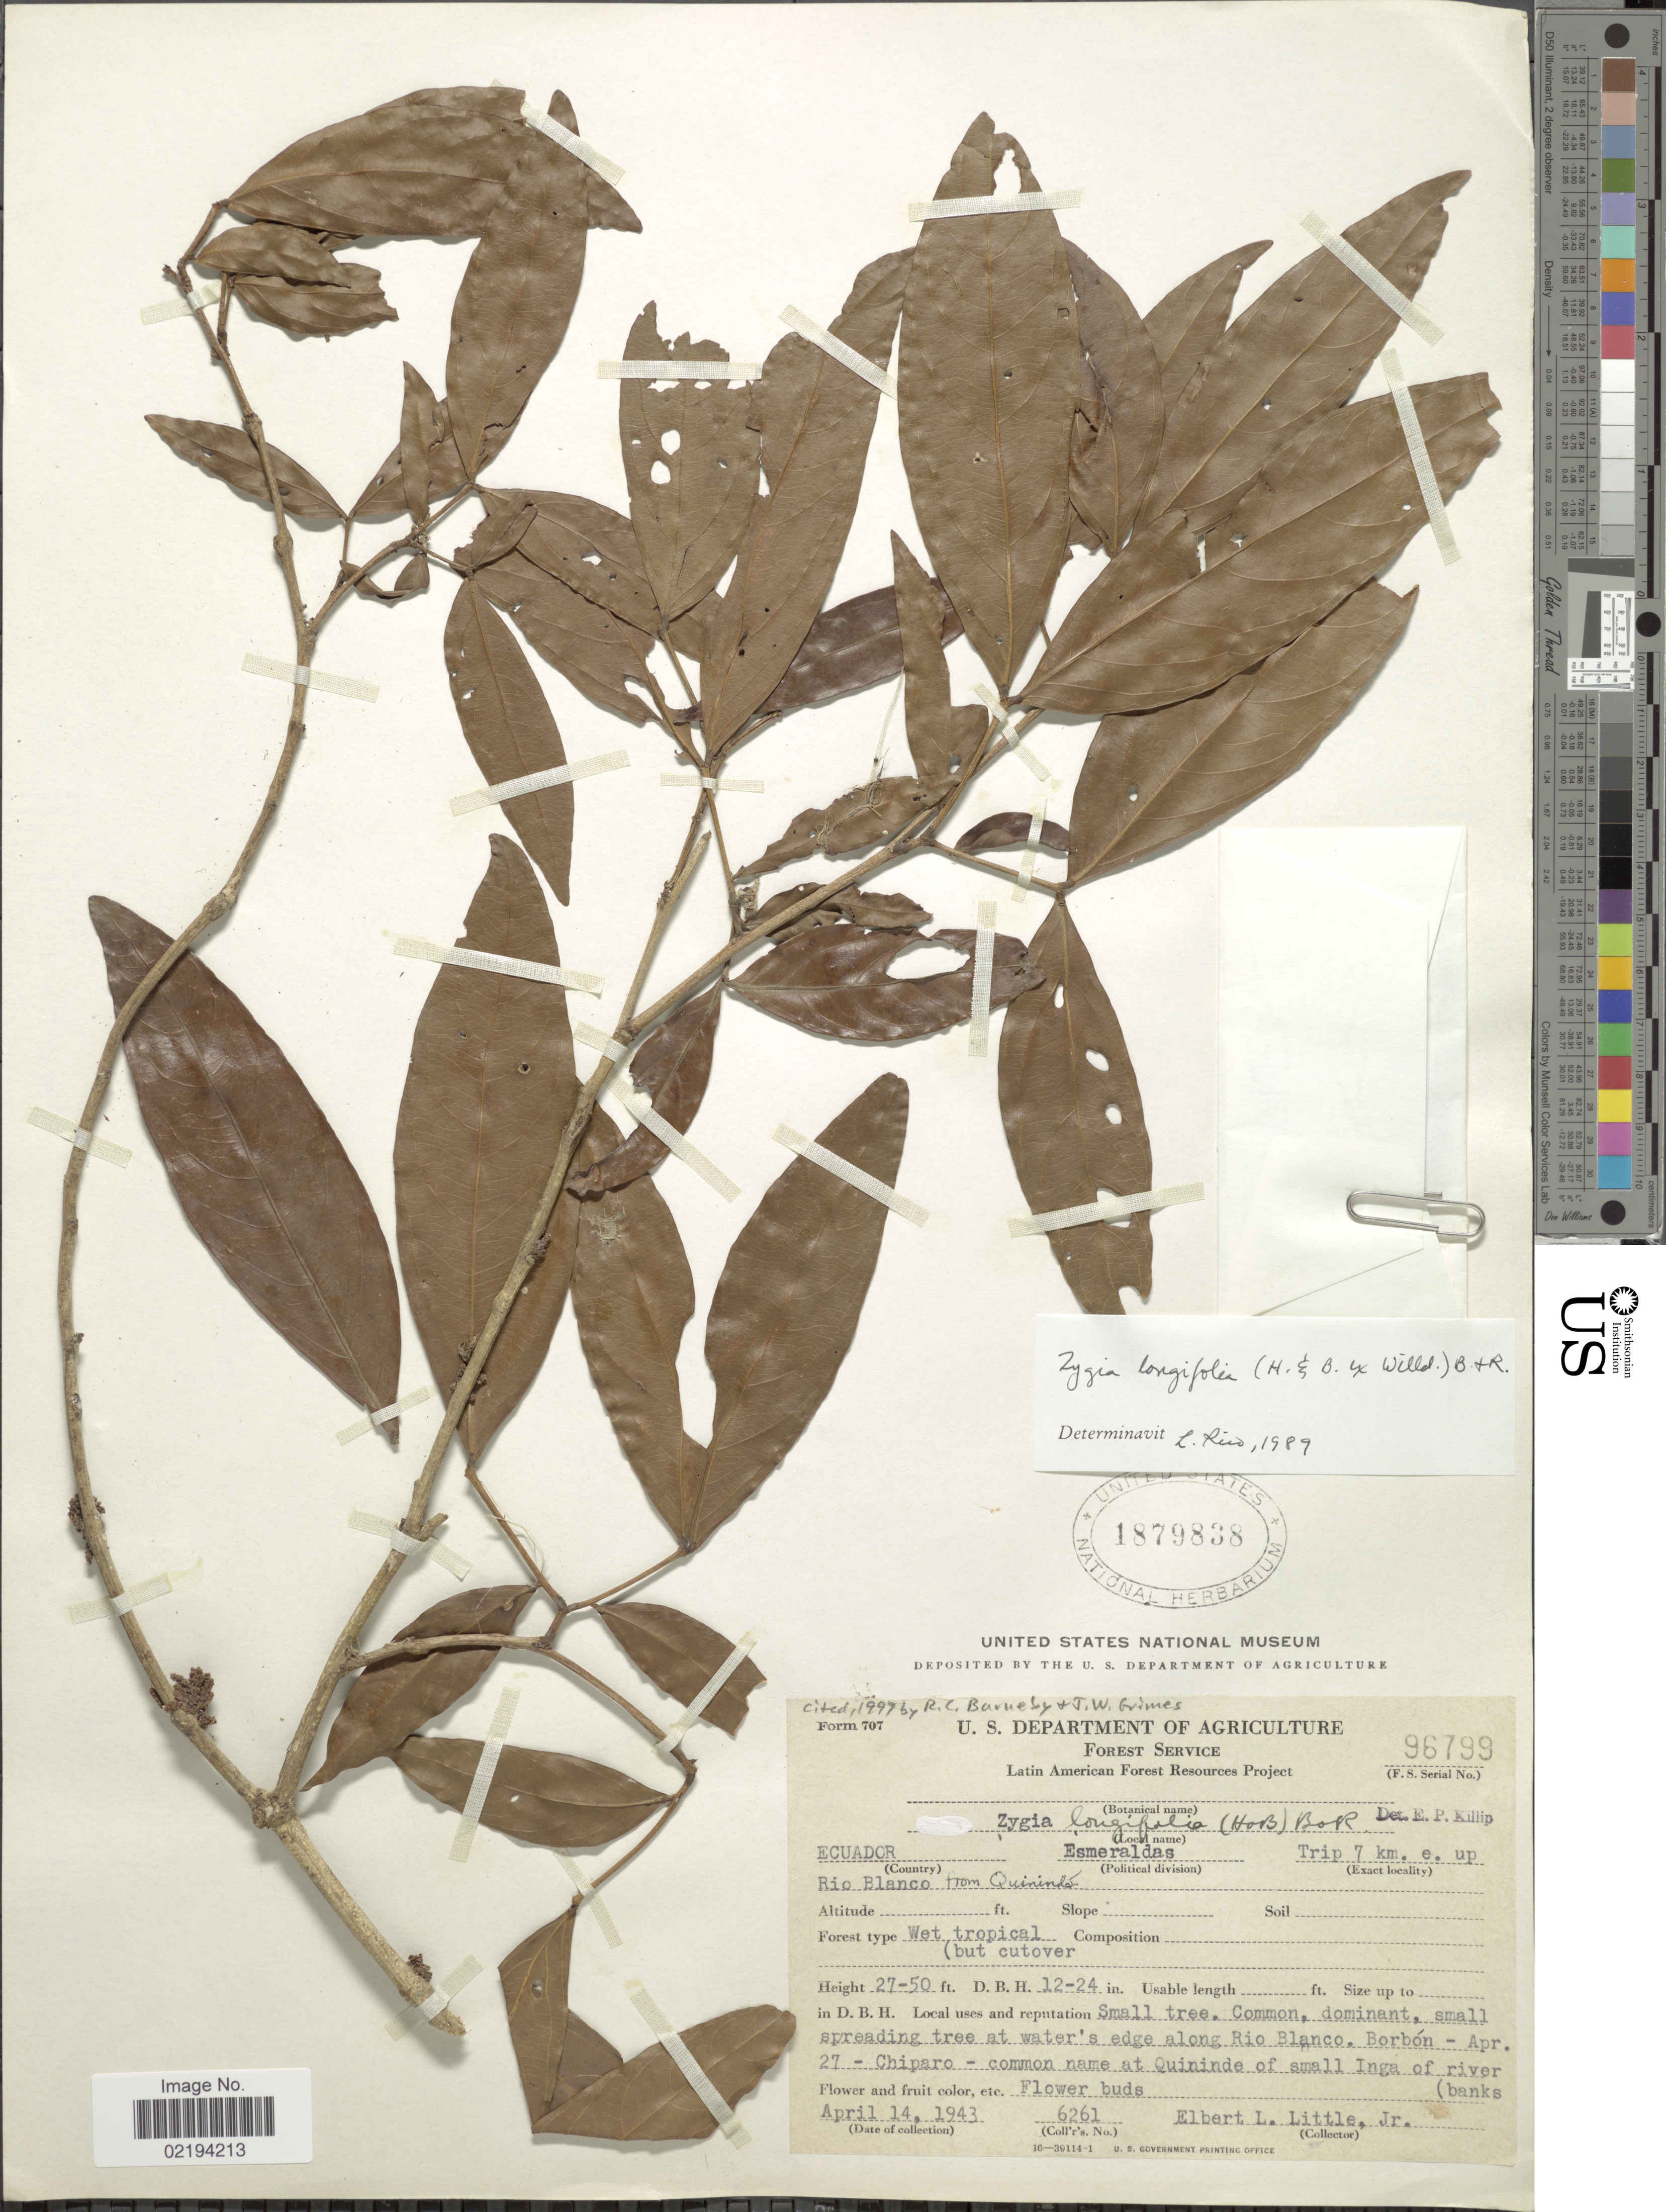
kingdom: Plantae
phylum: Tracheophyta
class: Magnoliopsida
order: Fabales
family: Fabaceae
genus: Zygia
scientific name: Zygia longifolia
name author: (Willd.) Britton & Rose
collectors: E. L. Little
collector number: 6261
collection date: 1943-04-14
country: Ecuador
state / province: Esmeraldas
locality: Trip 7 km. e. up Rio Blanco from Quininde, small spreading tree at water's edge along Rio Blanco, Borbon-Chiparo-common name at Quininde of small Inga of river banks.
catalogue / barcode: US 1879838